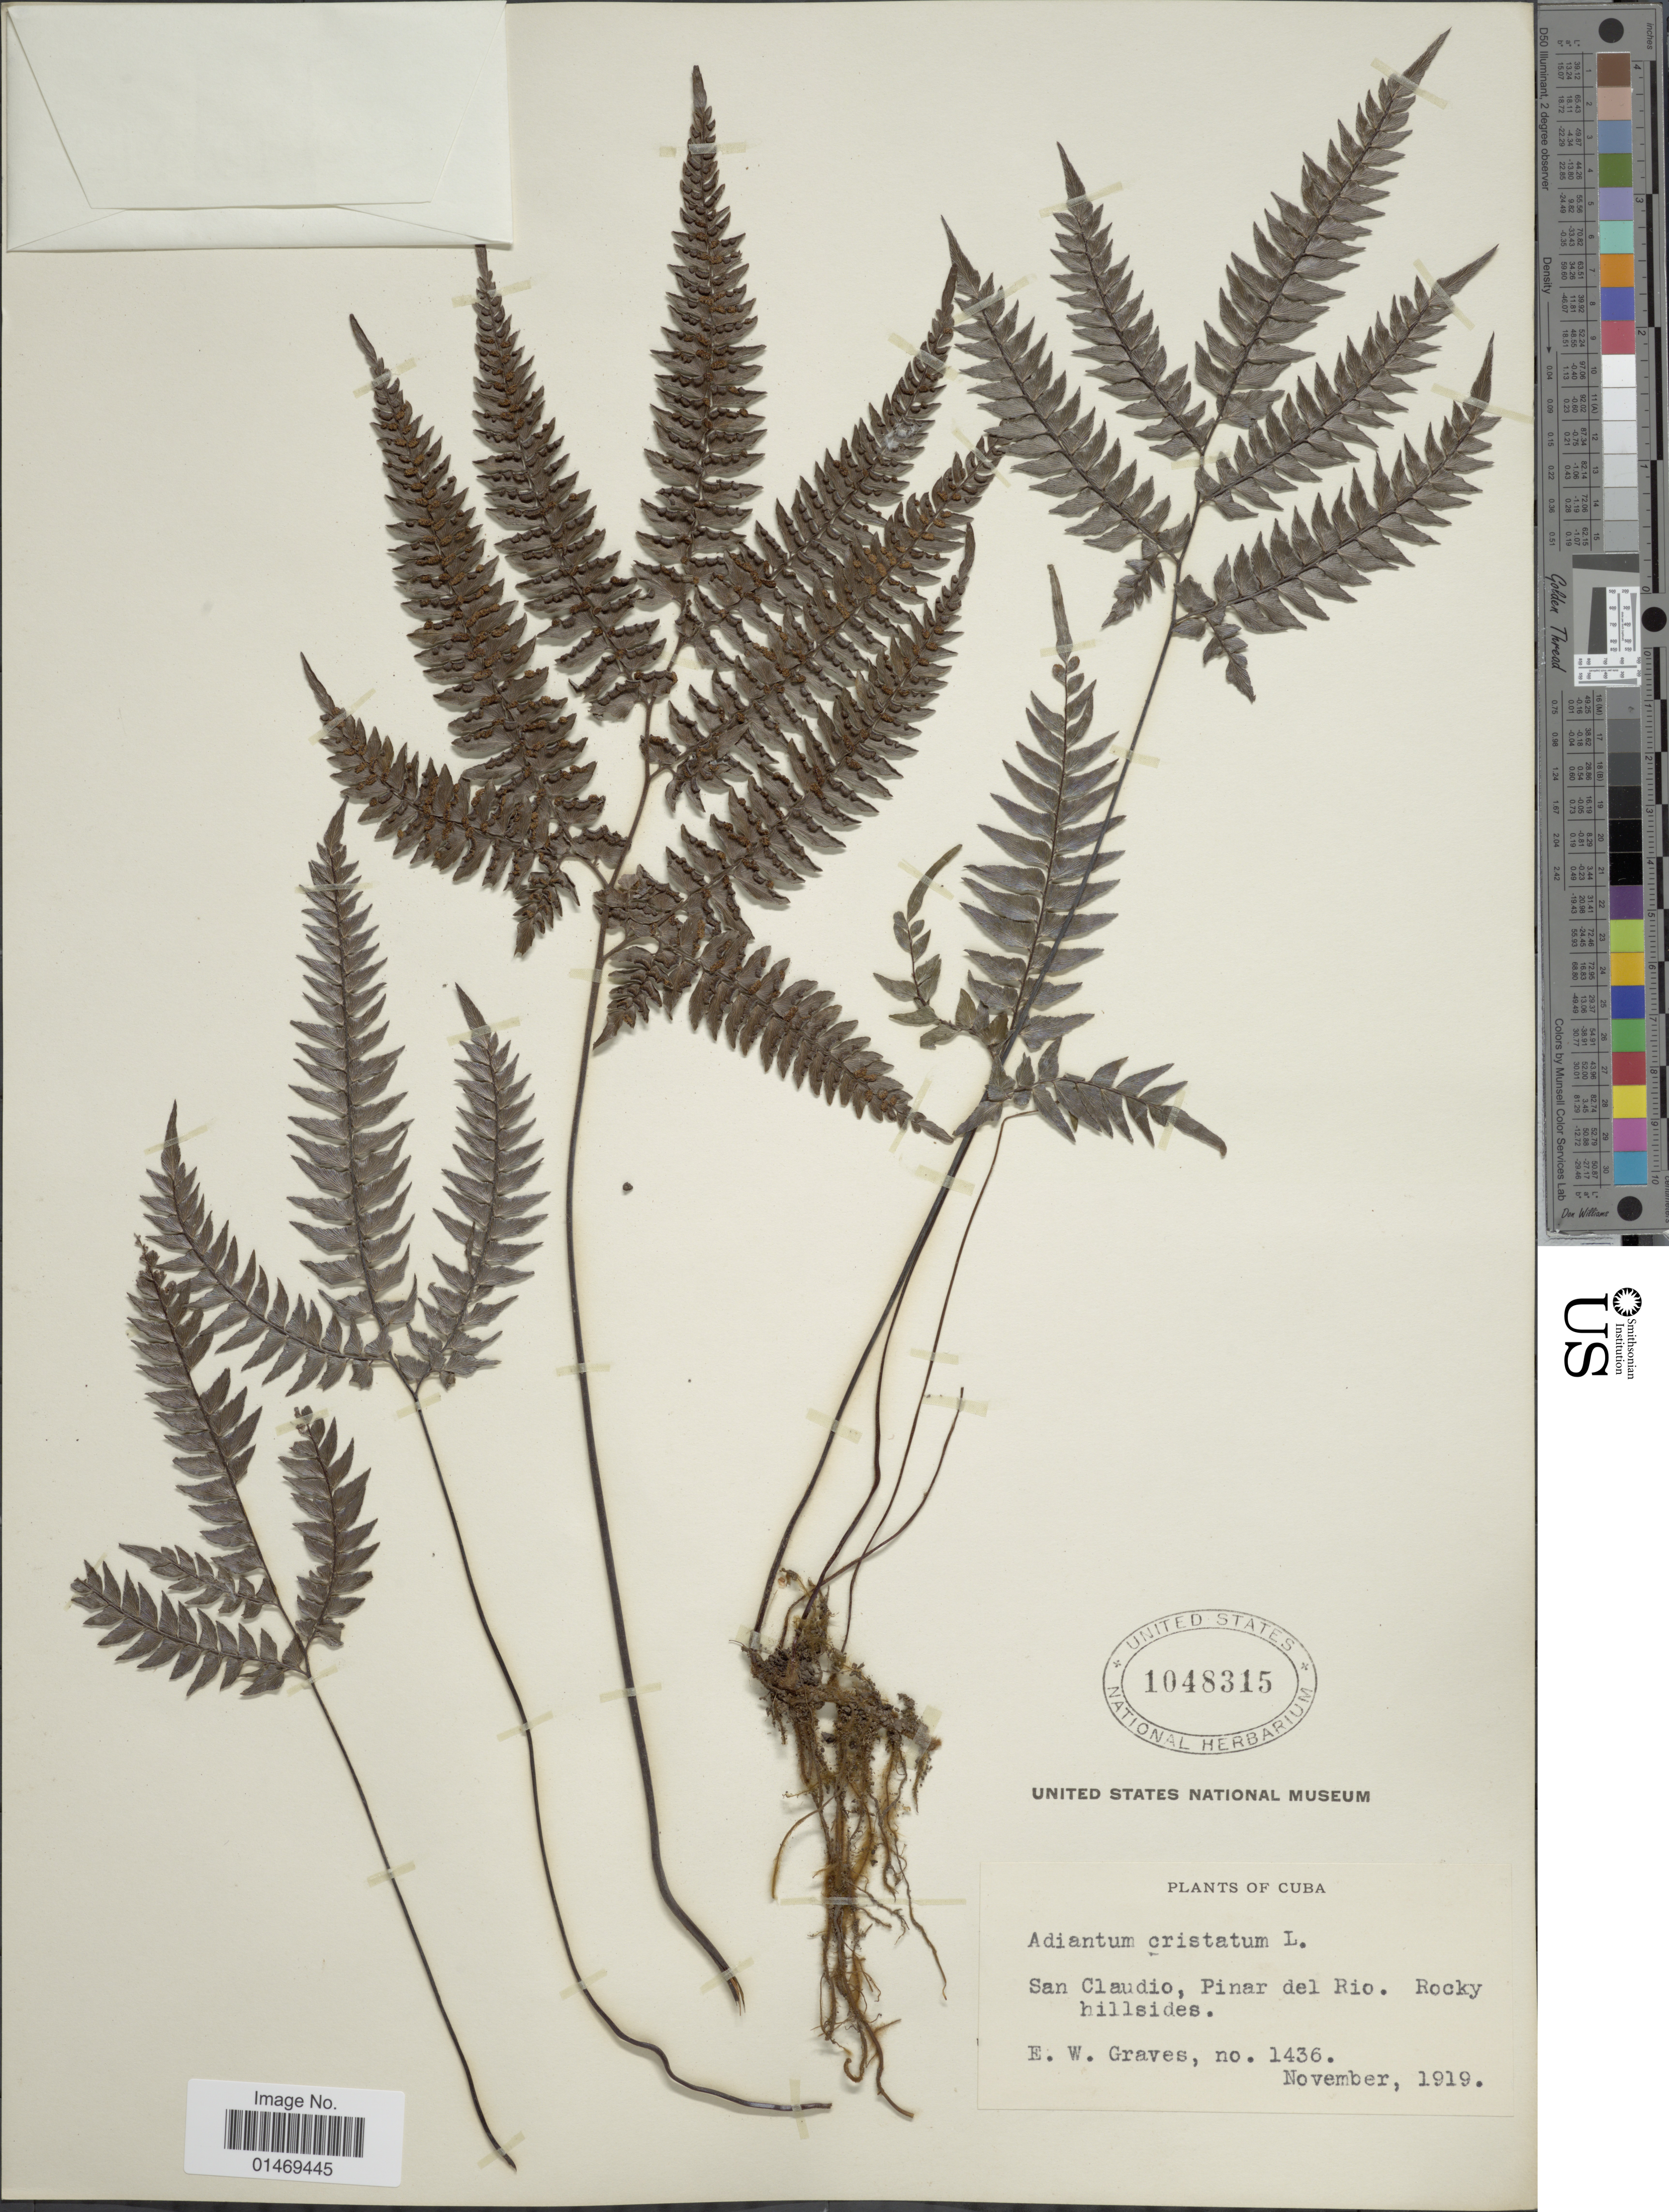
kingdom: Plantae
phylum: Tracheophyta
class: Polypodiopsida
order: Polypodiales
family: Pteridaceae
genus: Adiantum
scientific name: Adiantum pyramidale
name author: (L.) Willd.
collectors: E. Graves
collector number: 1436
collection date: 1919-11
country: Cuba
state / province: Pinar del Río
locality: San Claudio, Rocky hillsides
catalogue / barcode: US 1048315